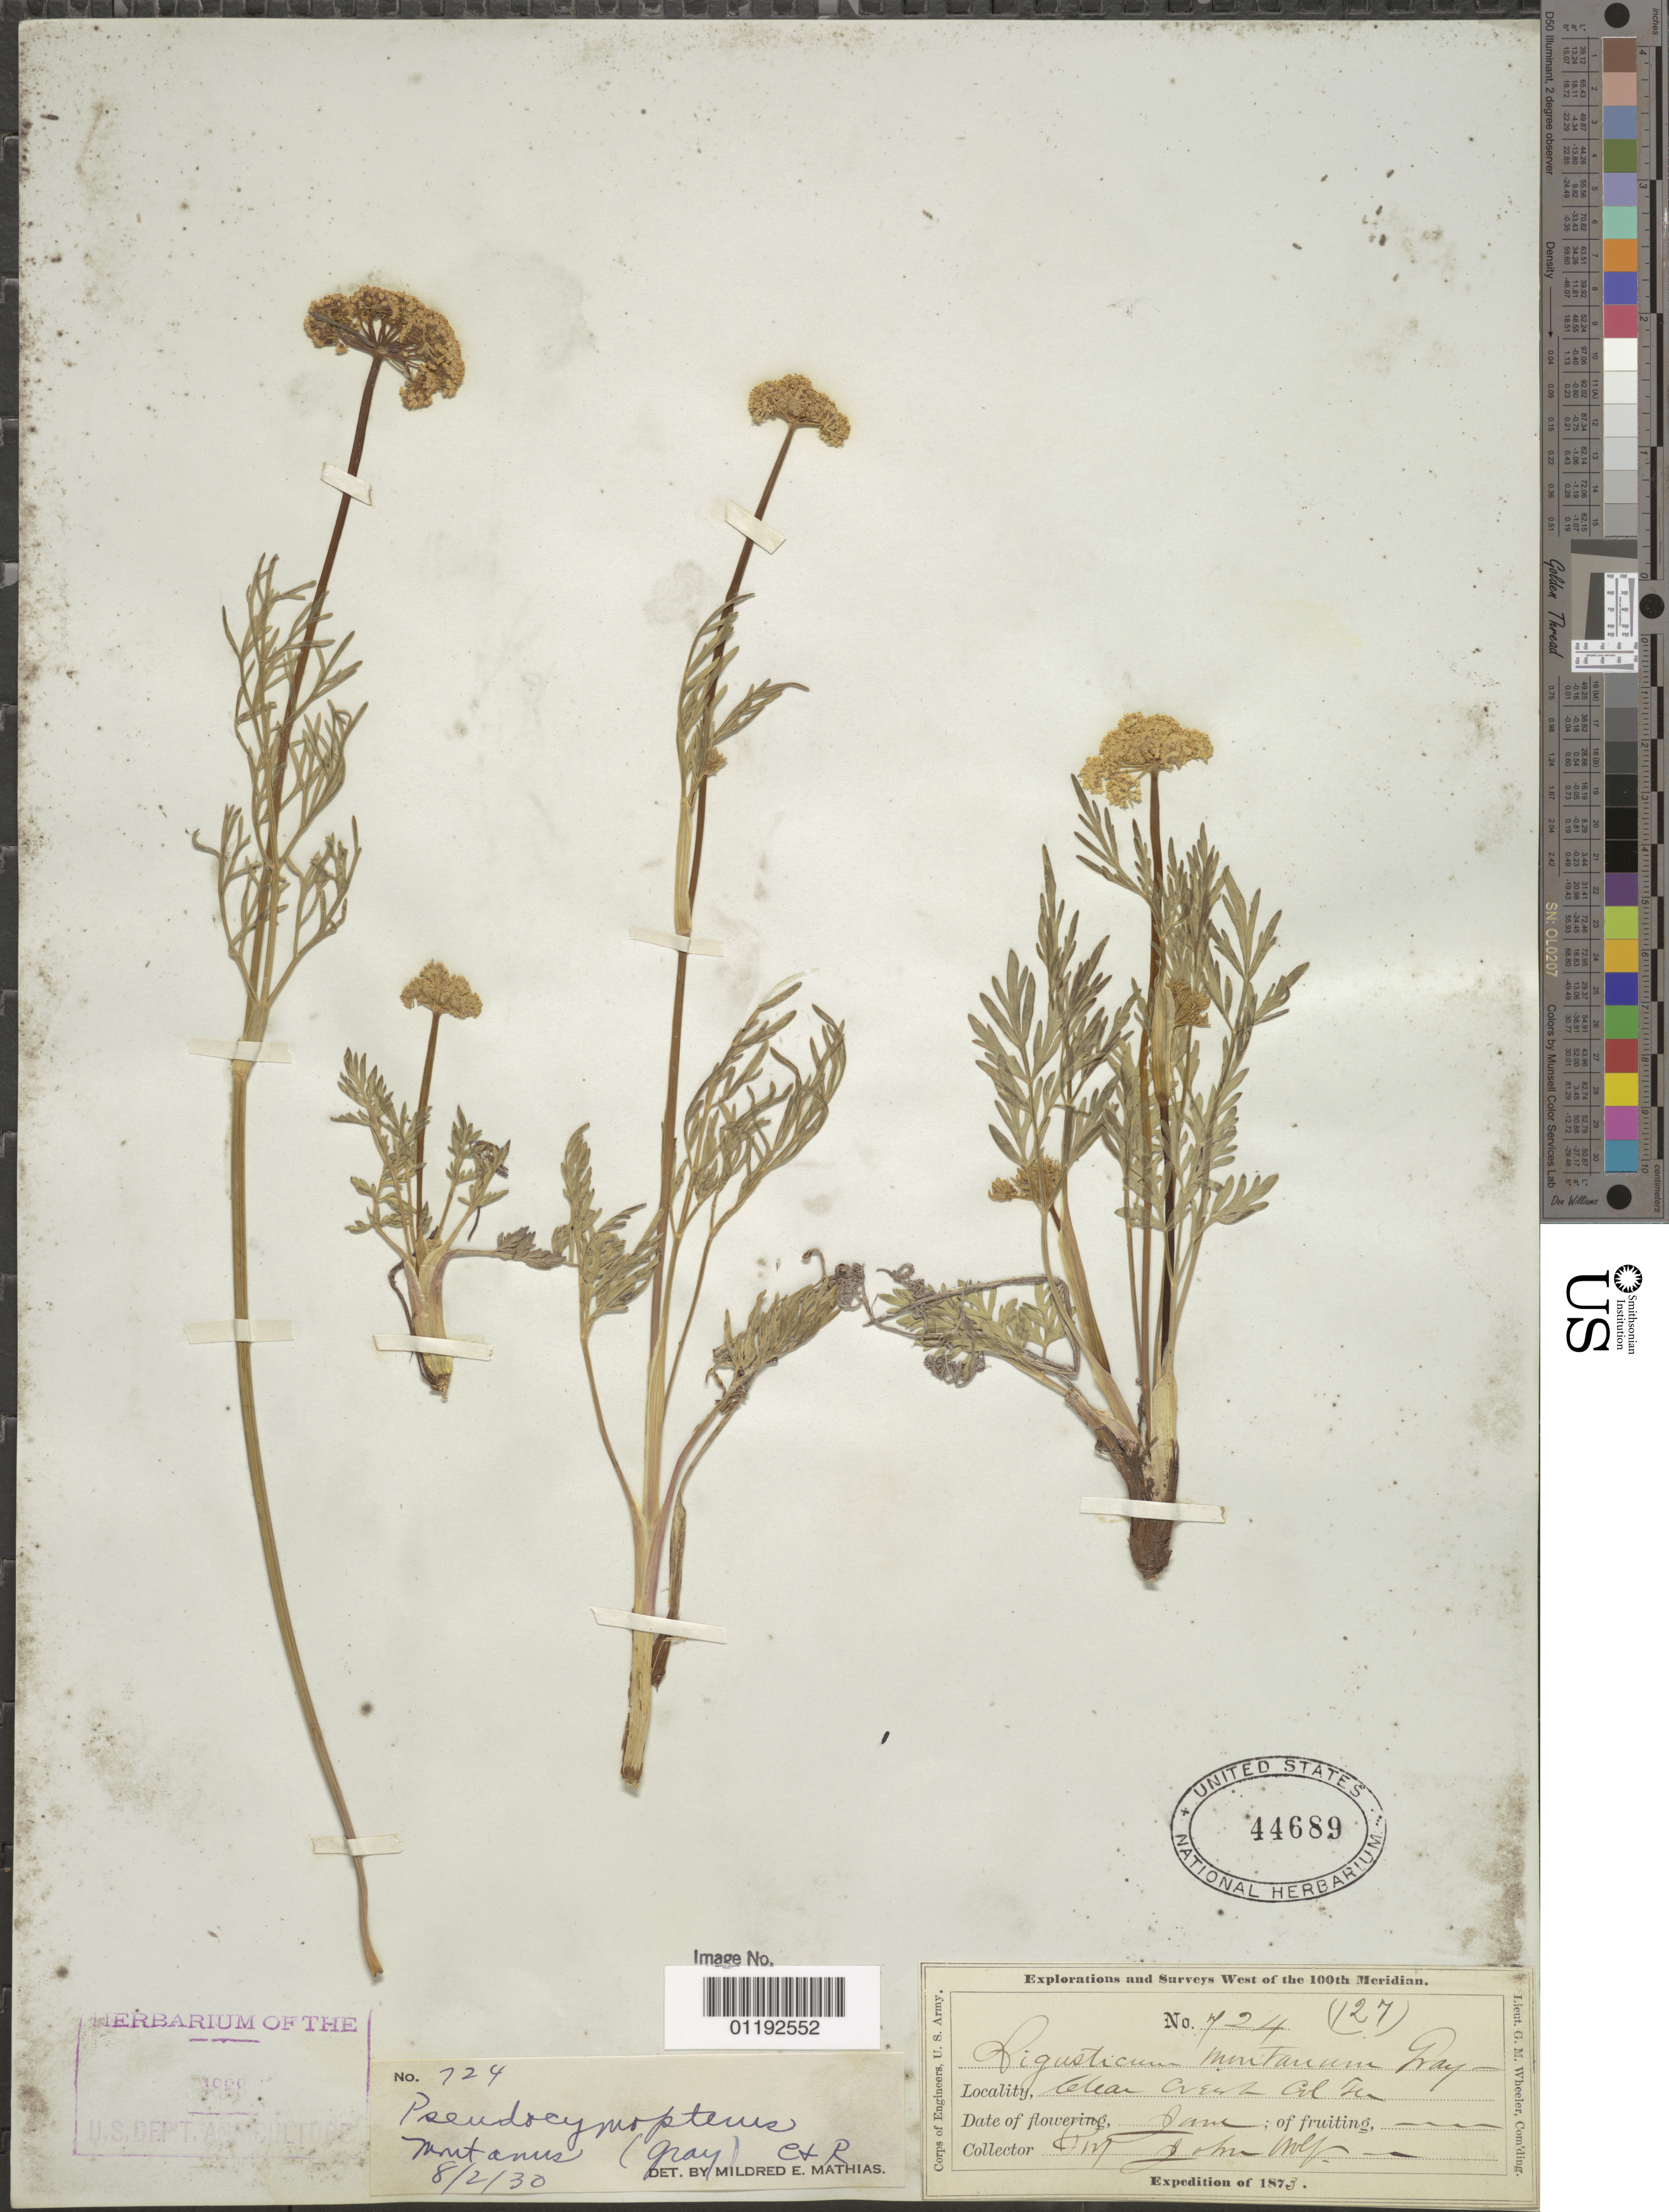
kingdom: Plantae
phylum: Tracheophyta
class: Magnoliopsida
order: Apiales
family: Apiaceae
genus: Pseudocymopterus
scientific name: Pseudocymopterus montanus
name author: (A. Gray) J.M. Coult. & Rose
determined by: Mathias, M. E.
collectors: J. Wolf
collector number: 724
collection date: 1873-06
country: United States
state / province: Colorado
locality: Clear Creek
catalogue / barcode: US 44689